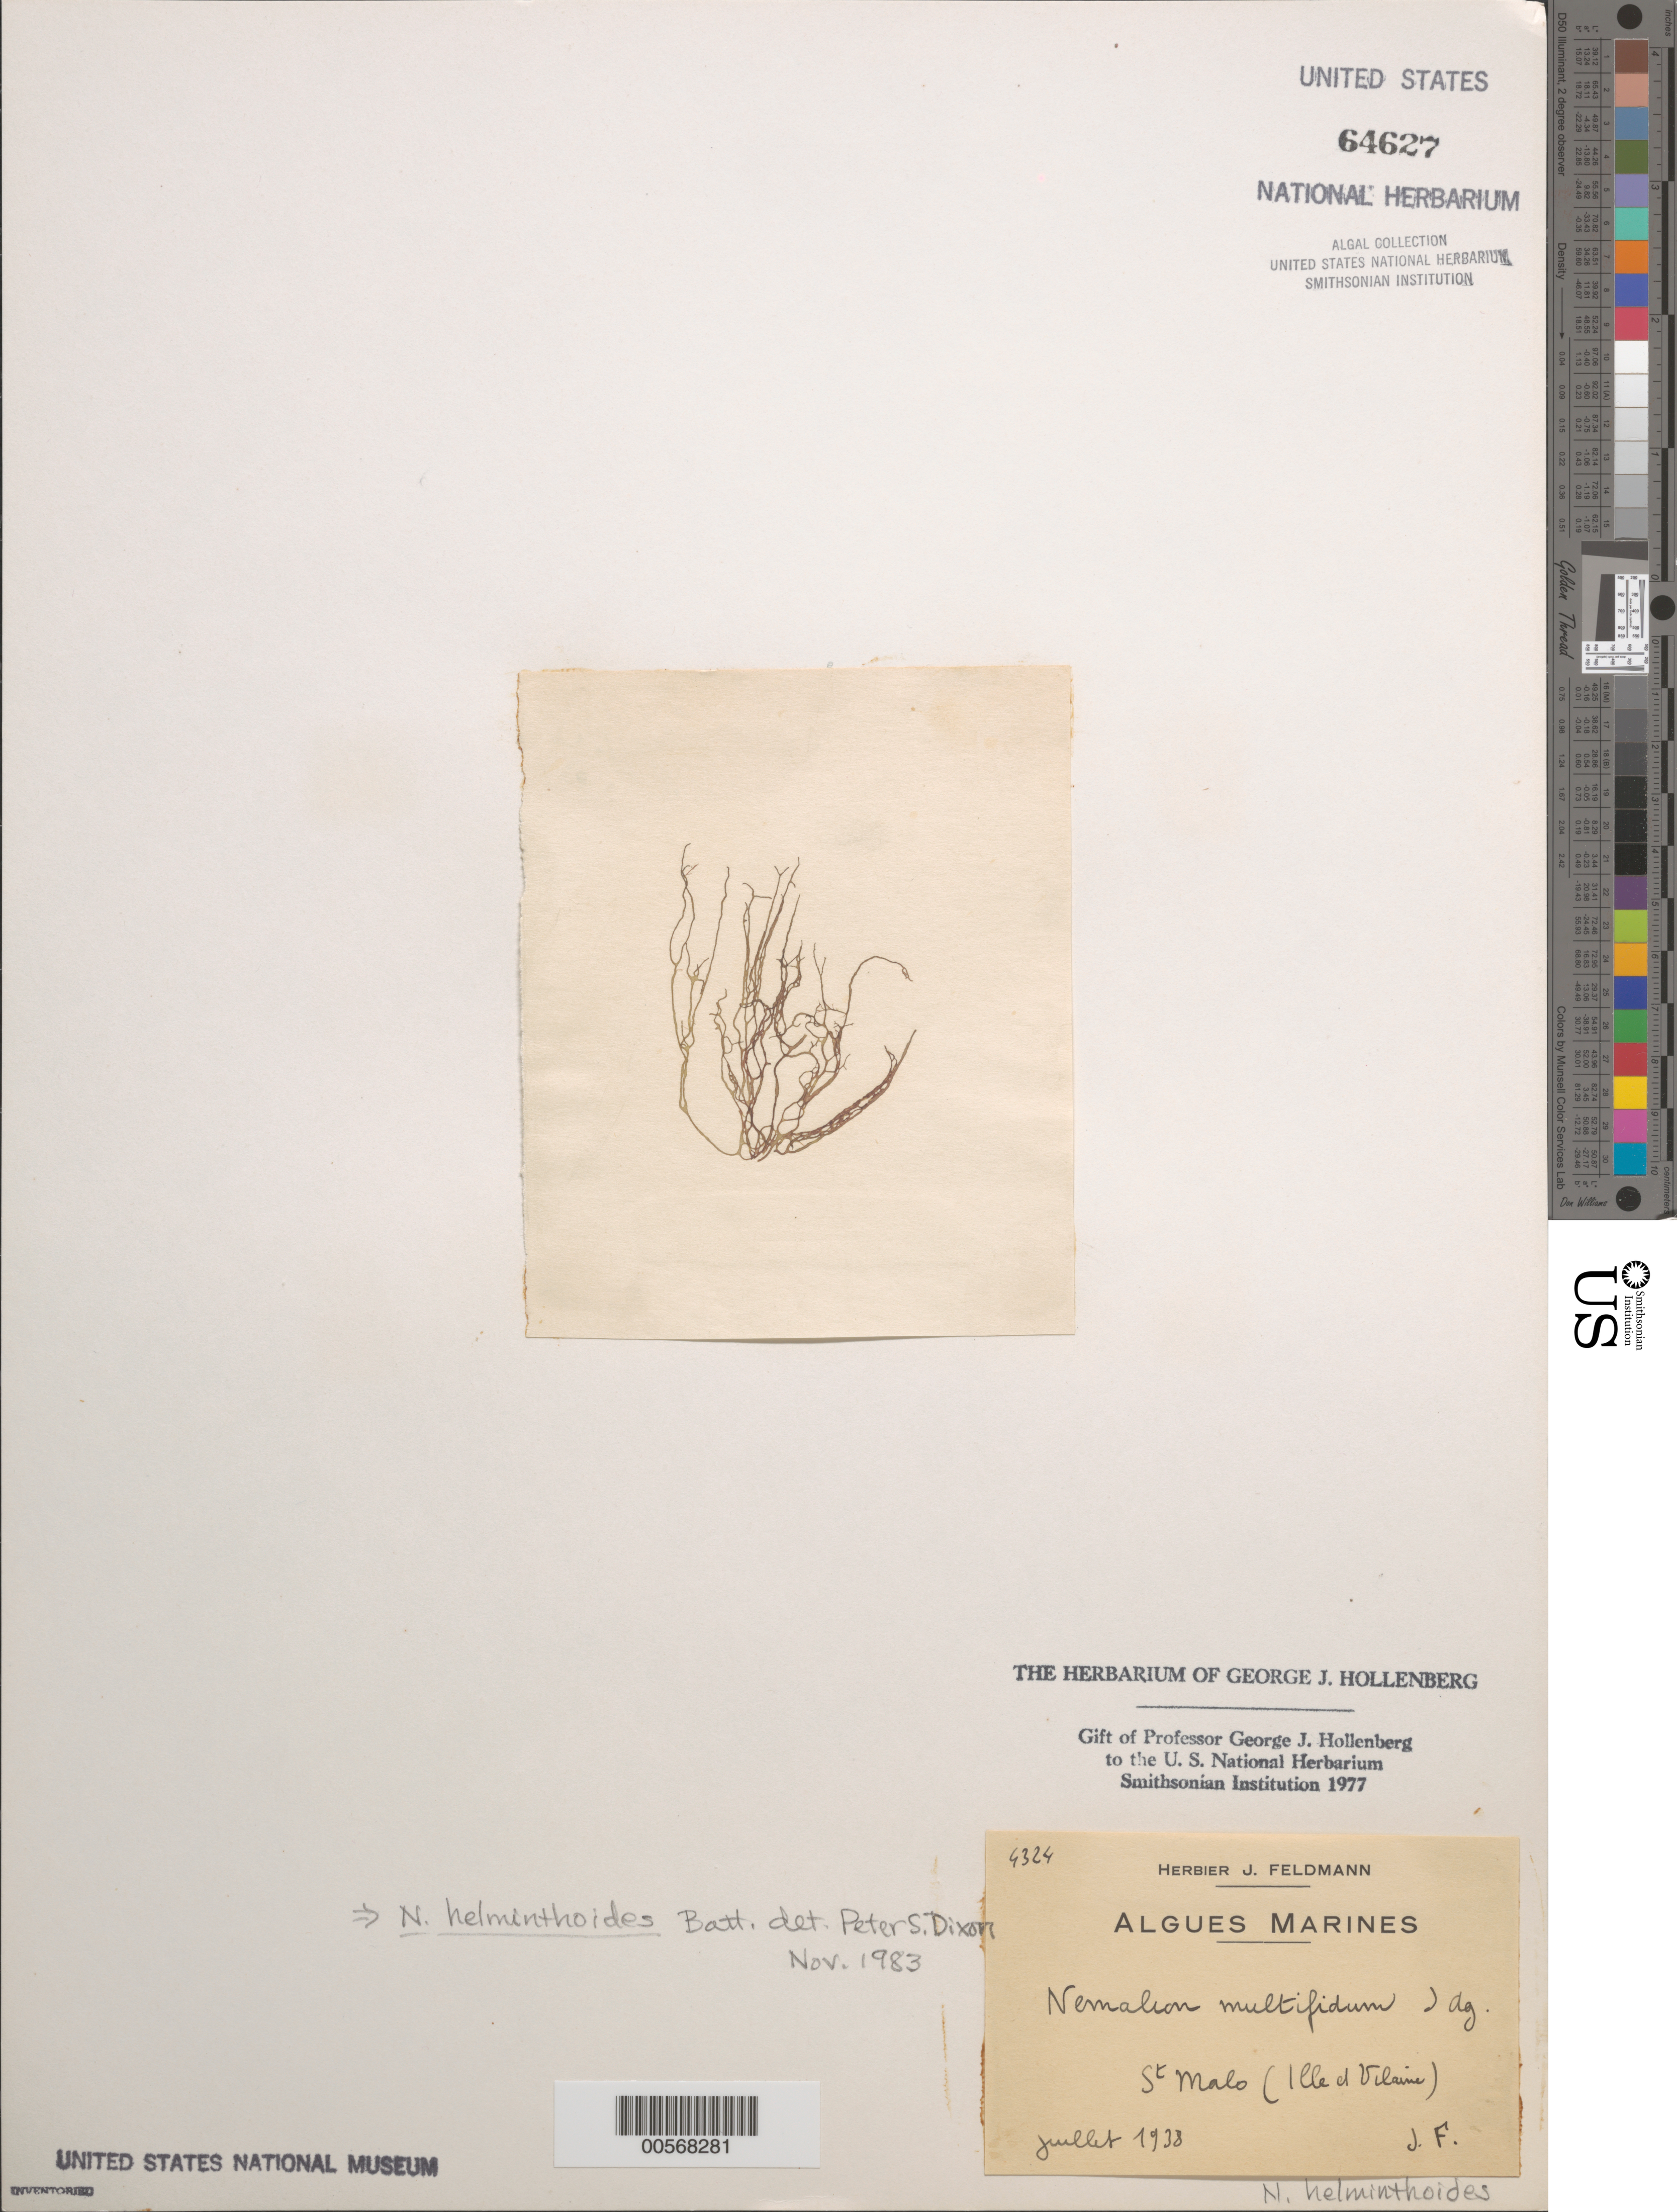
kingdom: Plantae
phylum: Rhodophyta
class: Florideophyceae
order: Nemaliales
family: Nemaliaceae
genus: Nemalion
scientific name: Nemalion multifidum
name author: (Lyngb.) Chauvin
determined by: Algae name updating Project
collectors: J. Feldmann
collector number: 4324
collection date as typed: Jul 1938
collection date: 1938-07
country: France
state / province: Bretagne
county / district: Ille-et-Vilaine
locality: St. Malo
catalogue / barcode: US 64627